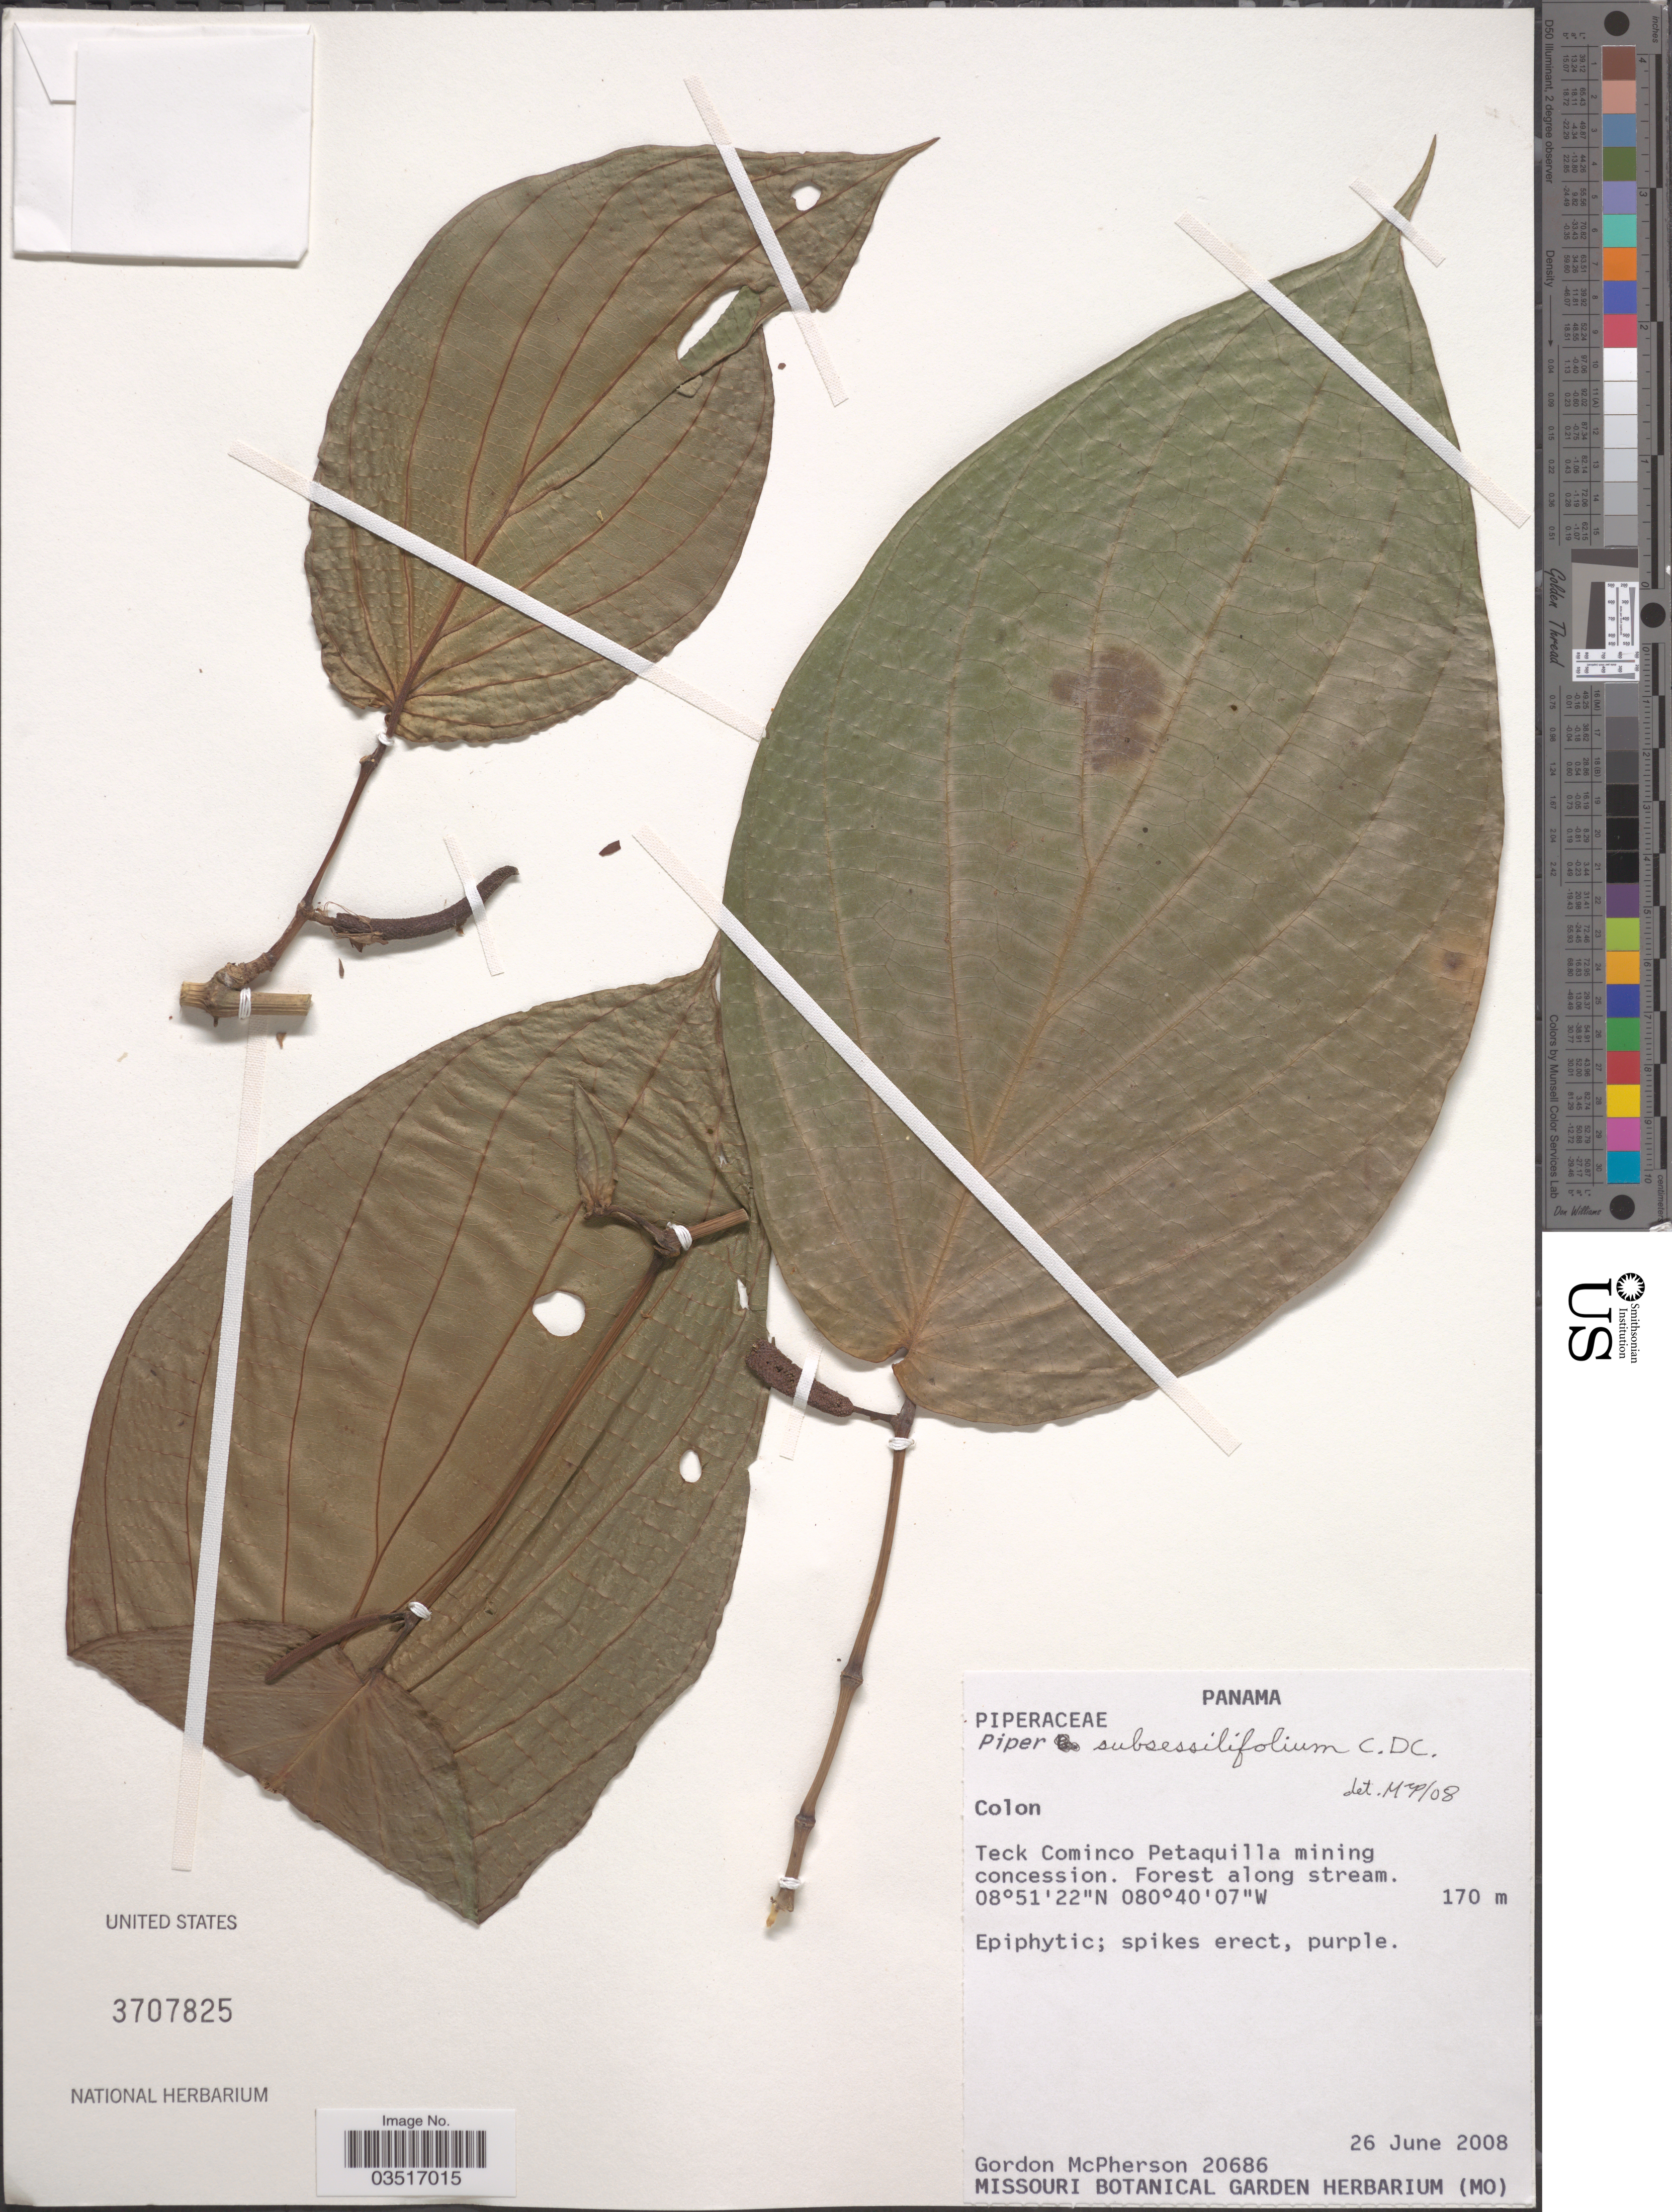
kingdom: Plantae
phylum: Tracheophyta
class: Magnoliopsida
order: Piperales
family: Piperaceae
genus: Piper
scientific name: Piper subsessilifolium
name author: C. DC.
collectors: G. McPherson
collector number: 20686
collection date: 2008-06-26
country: Panama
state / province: Colón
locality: Teck Cominco Petaquilla mining concession. Forest along stream.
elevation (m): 170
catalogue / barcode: US 3707825